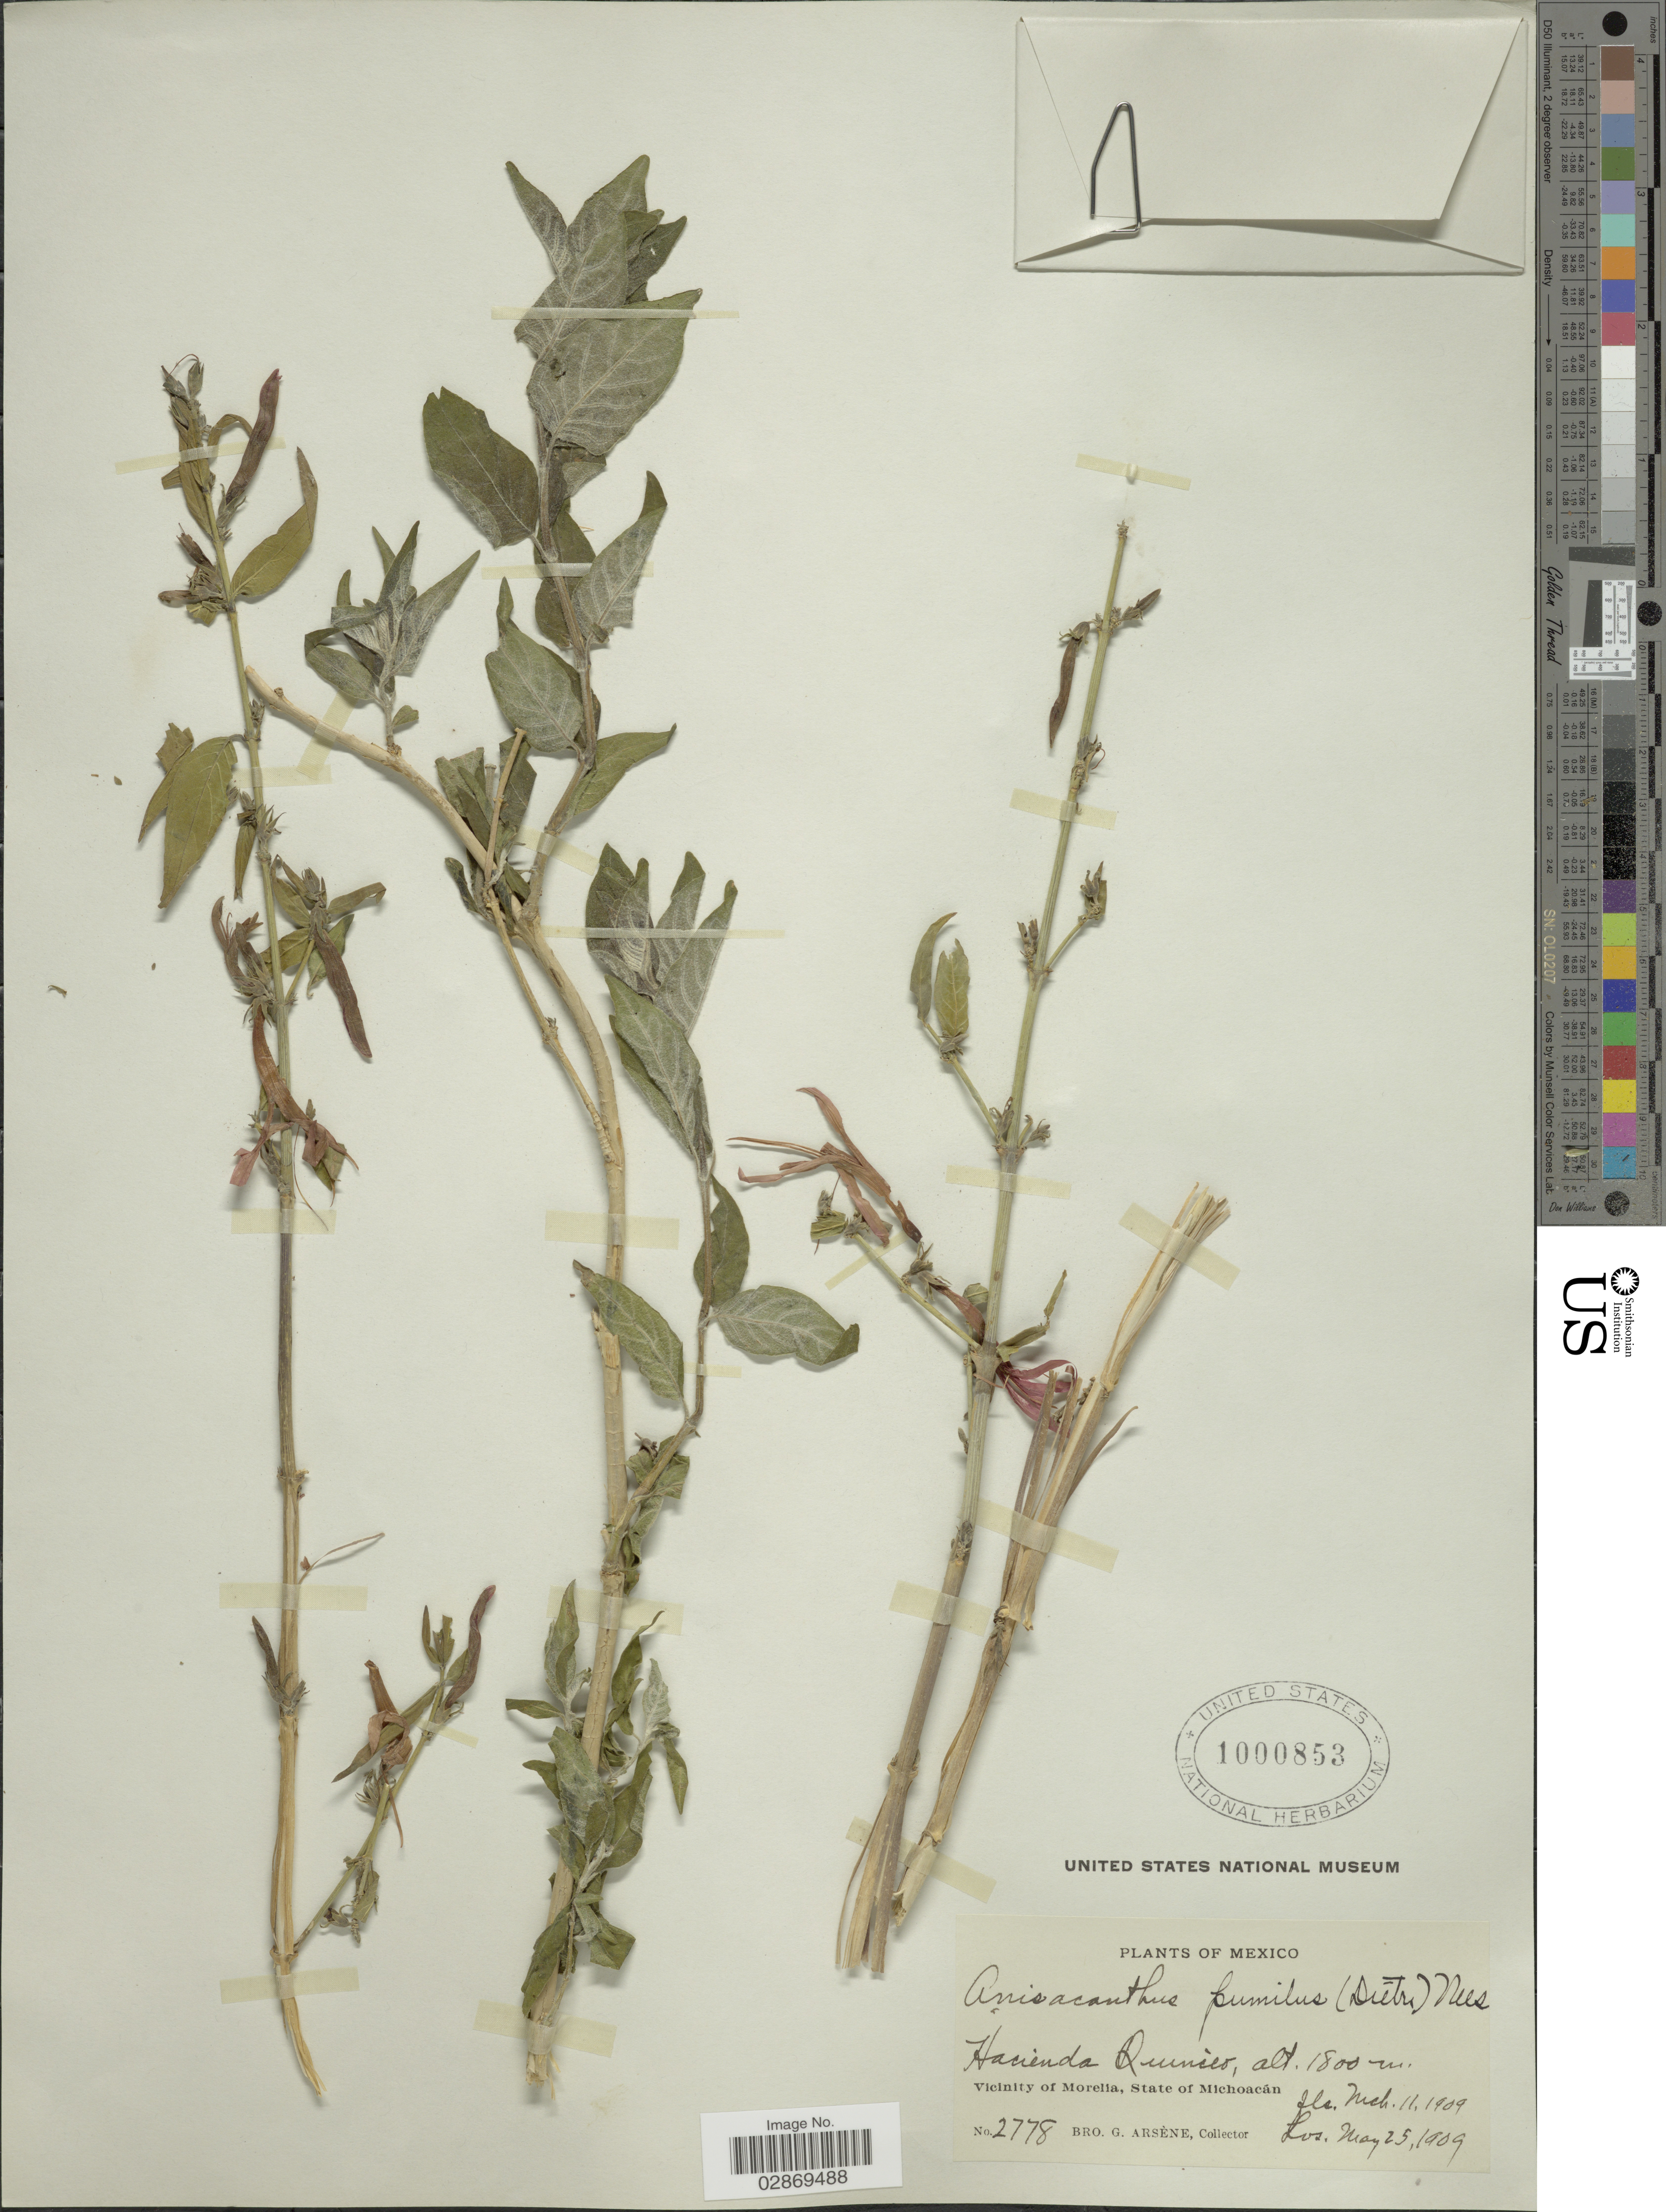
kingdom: Plantae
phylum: Tracheophyta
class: Magnoliopsida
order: Lamiales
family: Acanthaceae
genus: Anisacanthus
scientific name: Anisacanthus pumilus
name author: Nees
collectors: Bro. G. Arsène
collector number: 2778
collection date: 1909-05-25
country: Mexico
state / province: Michoacán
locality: Hacienda Quinceo, Vicinity of Morelia, State of Michoacán.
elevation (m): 1800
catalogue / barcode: US 1000853